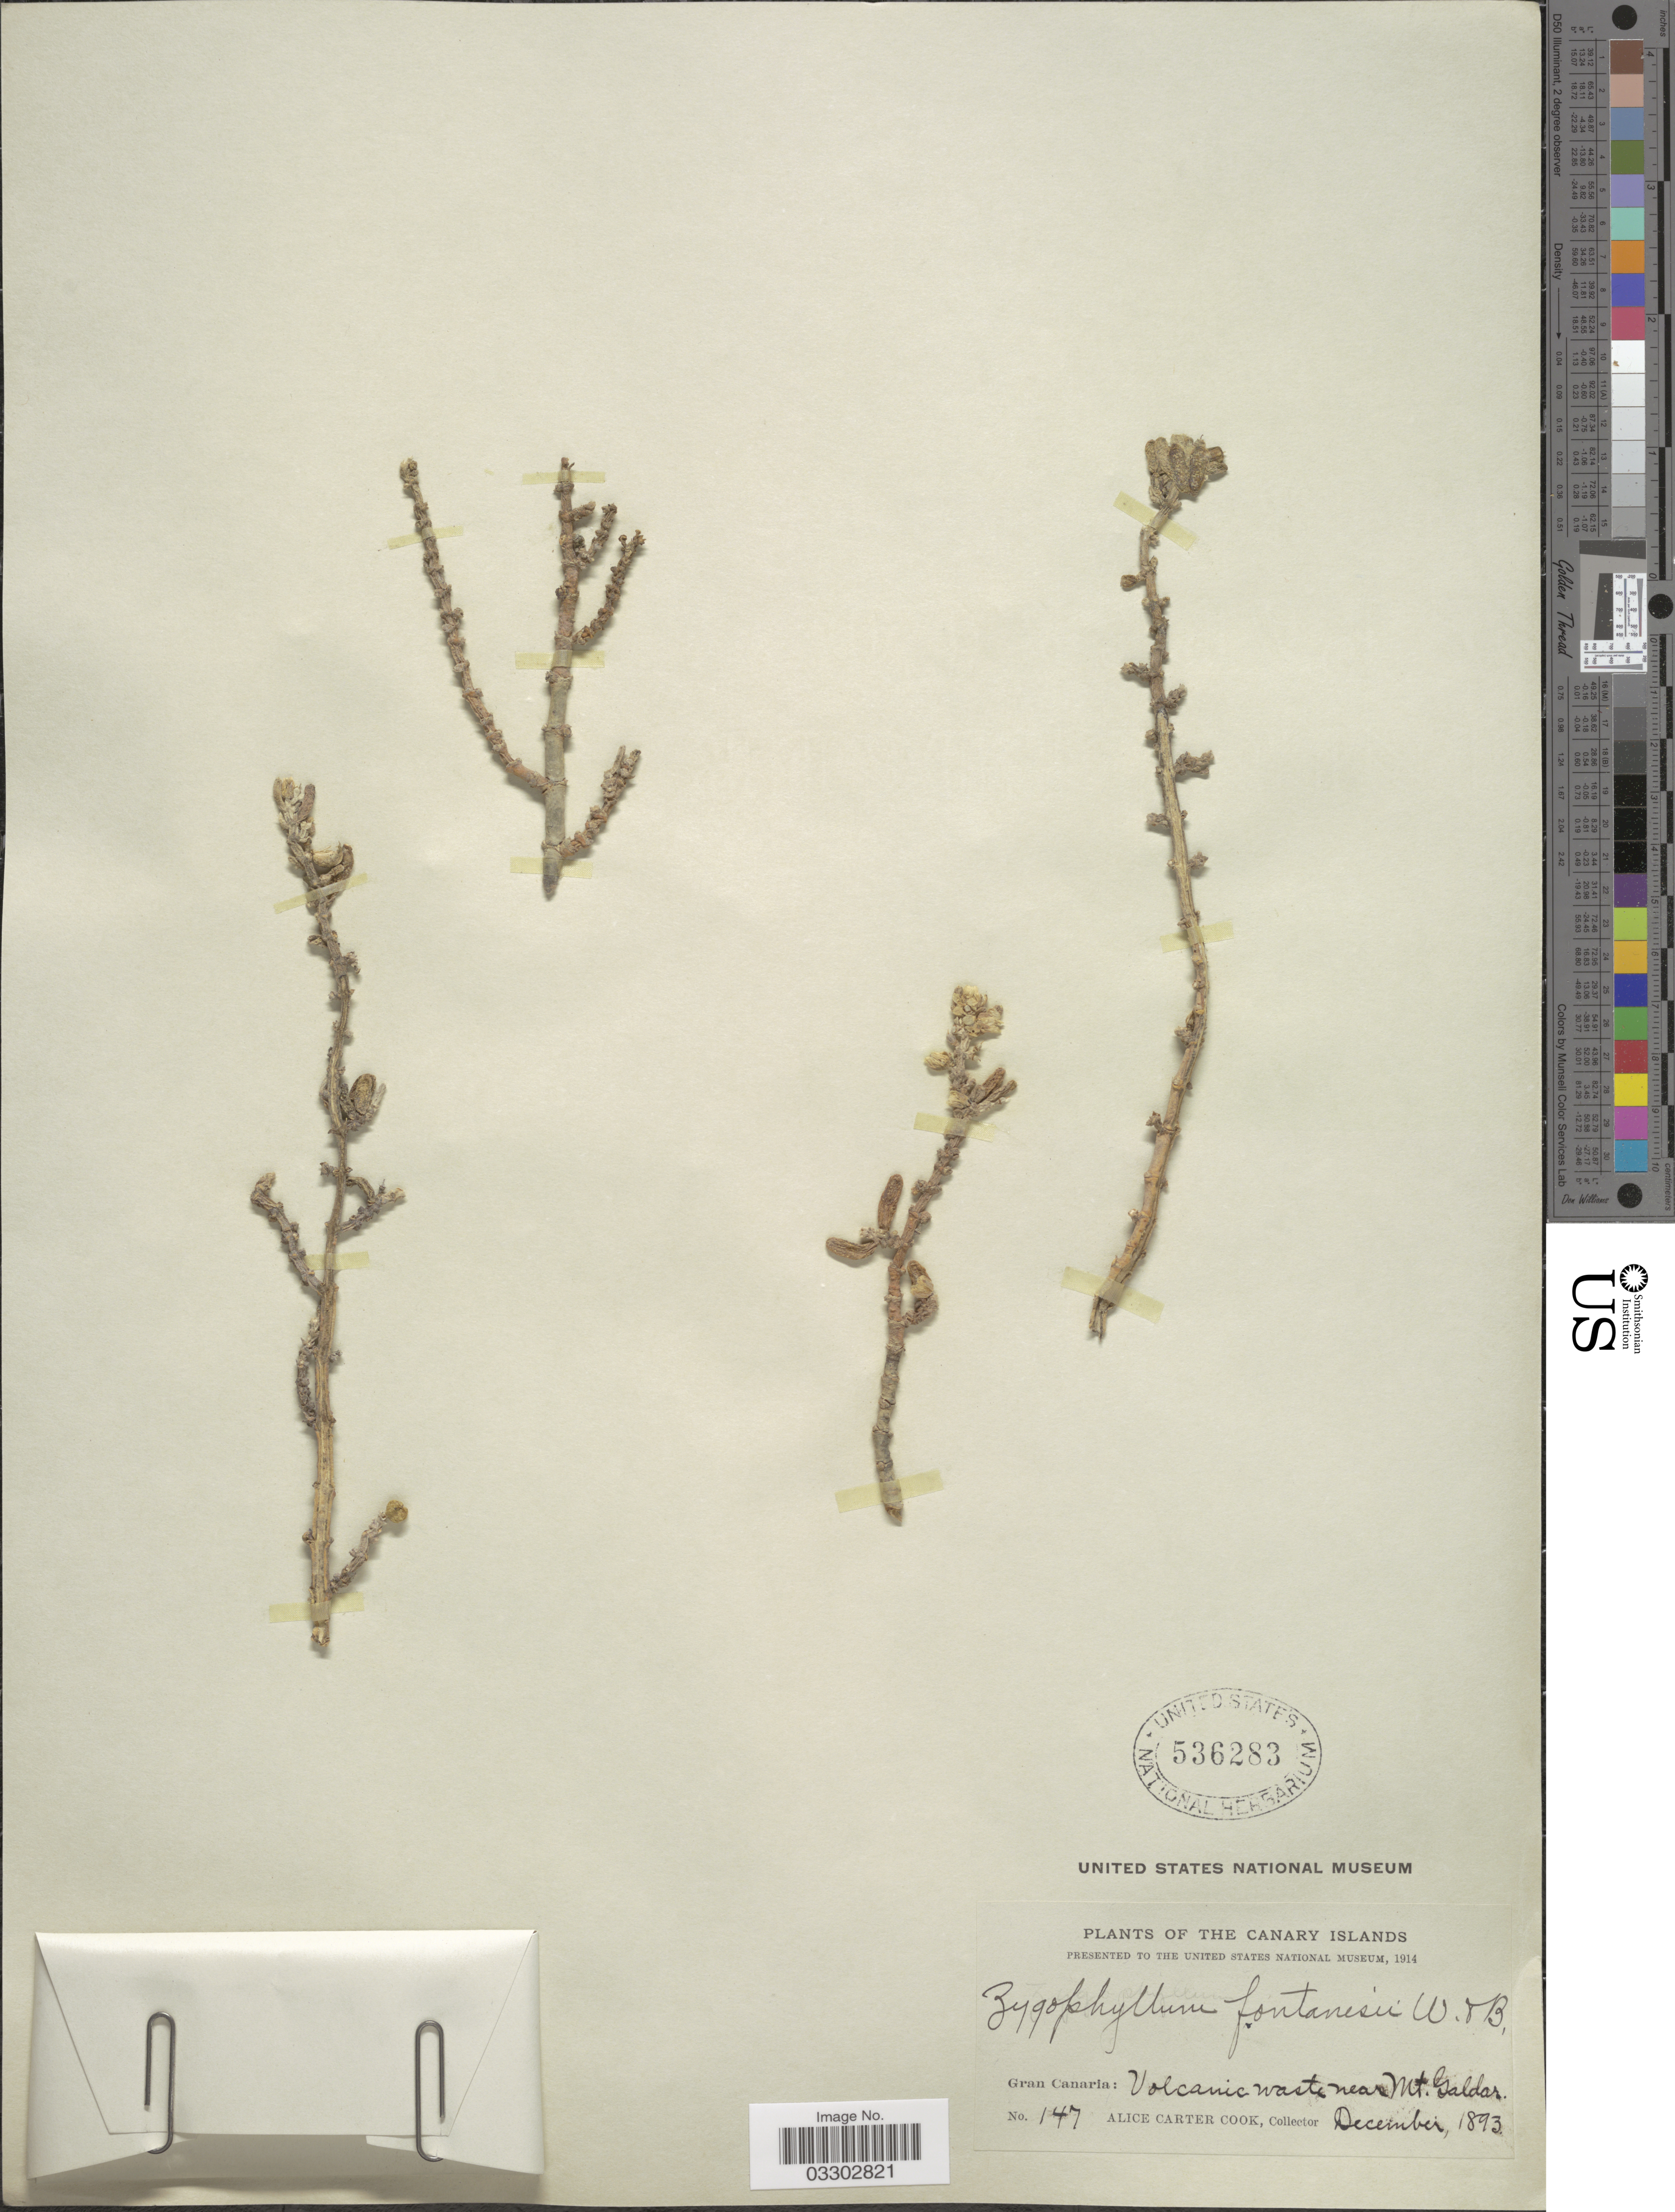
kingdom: Plantae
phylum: Tracheophyta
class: Magnoliopsida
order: Zygophyllales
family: Zygophyllaceae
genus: Zygophyllum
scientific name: Zygophyllum fontanesii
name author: Webb & Berthel.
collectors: Alice C. Cook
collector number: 147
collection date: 1893-12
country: Spain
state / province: Canarias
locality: The Canary Islands. Gran Canaria: Volcanic waste near Mt. Galdar.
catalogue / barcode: US 536283